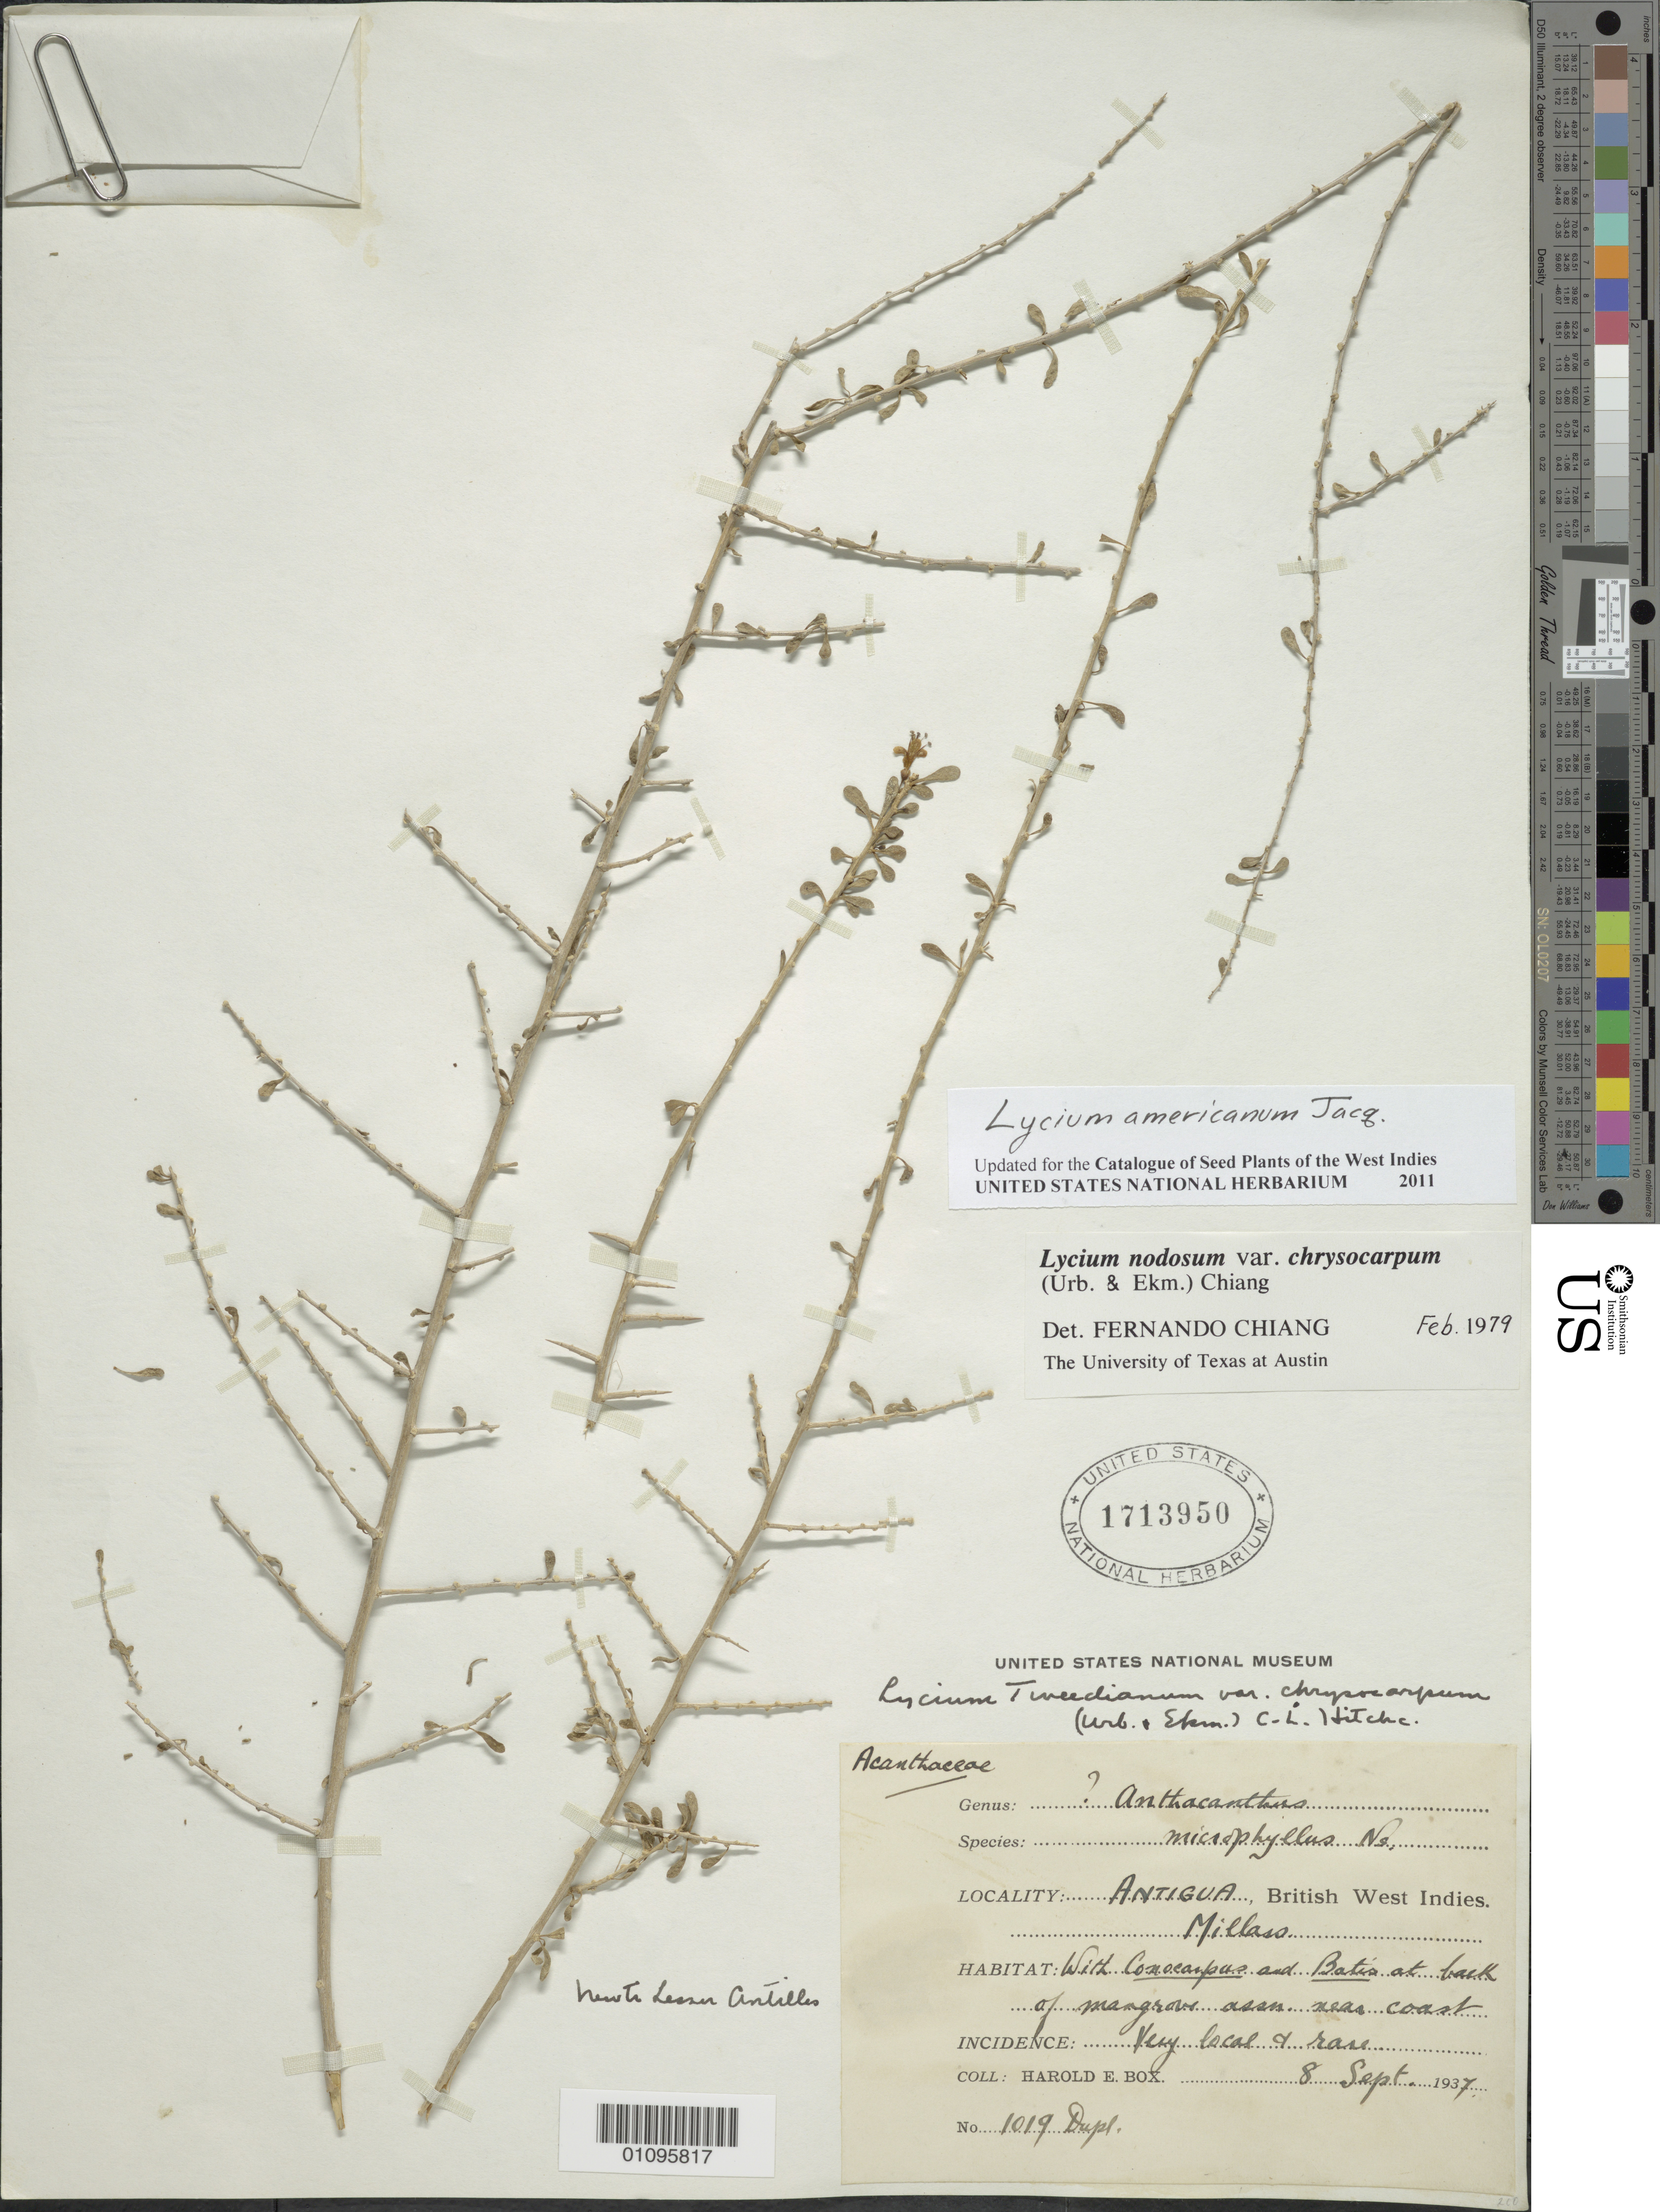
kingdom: Plantae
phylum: Tracheophyta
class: Magnoliopsida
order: Solanales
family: Solanaceae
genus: Lycium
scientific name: Lycium americanum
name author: Jacq.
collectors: H. E. Box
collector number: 1019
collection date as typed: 08 Sep 1937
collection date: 1937-09-08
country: Antigua and Barbuda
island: Antigua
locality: Millaso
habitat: With Conocarpus and Batis at back of mangrove near coast; very local and rare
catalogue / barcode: US 1713950